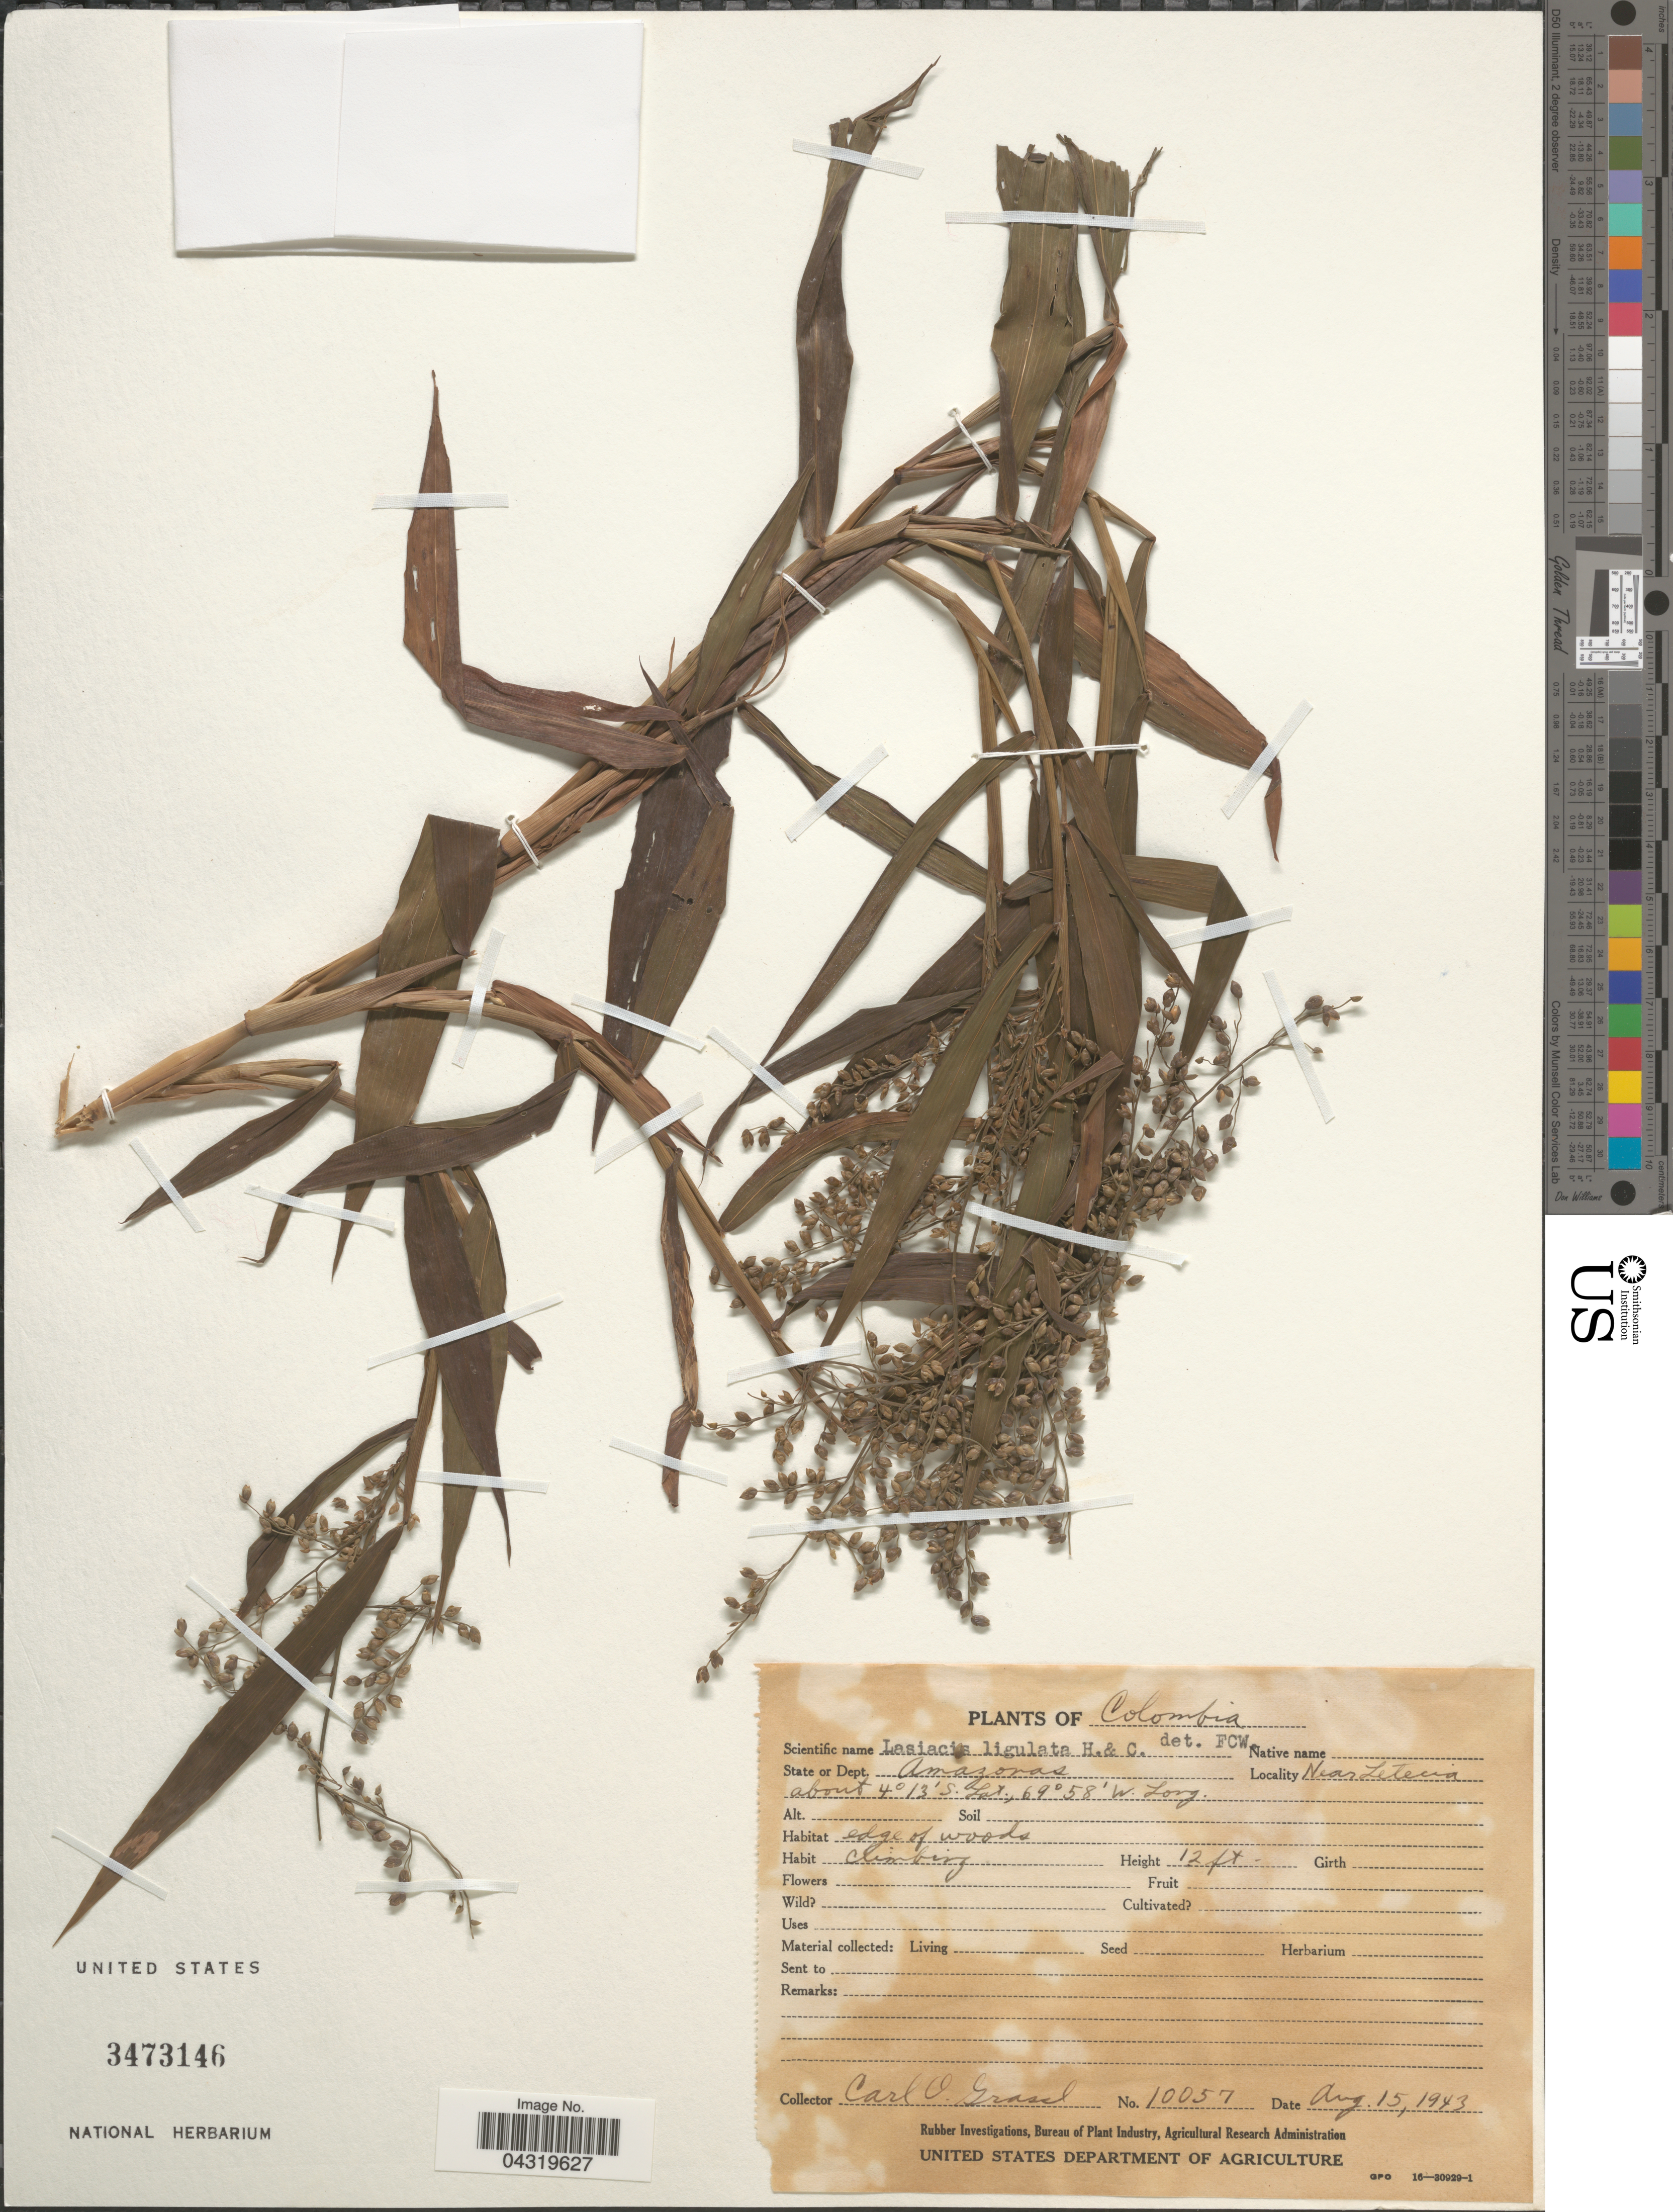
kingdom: Plantae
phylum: Tracheophyta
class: Liliopsida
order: Poales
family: Poaceae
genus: Lasiacis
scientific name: Lasiacis ligulata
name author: Hitchc. & Chase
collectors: C. Grassl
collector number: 10057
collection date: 1943-08-15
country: Colombia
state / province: Amazônas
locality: Dept. Amazonas. Near Leticia.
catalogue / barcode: US 3473146